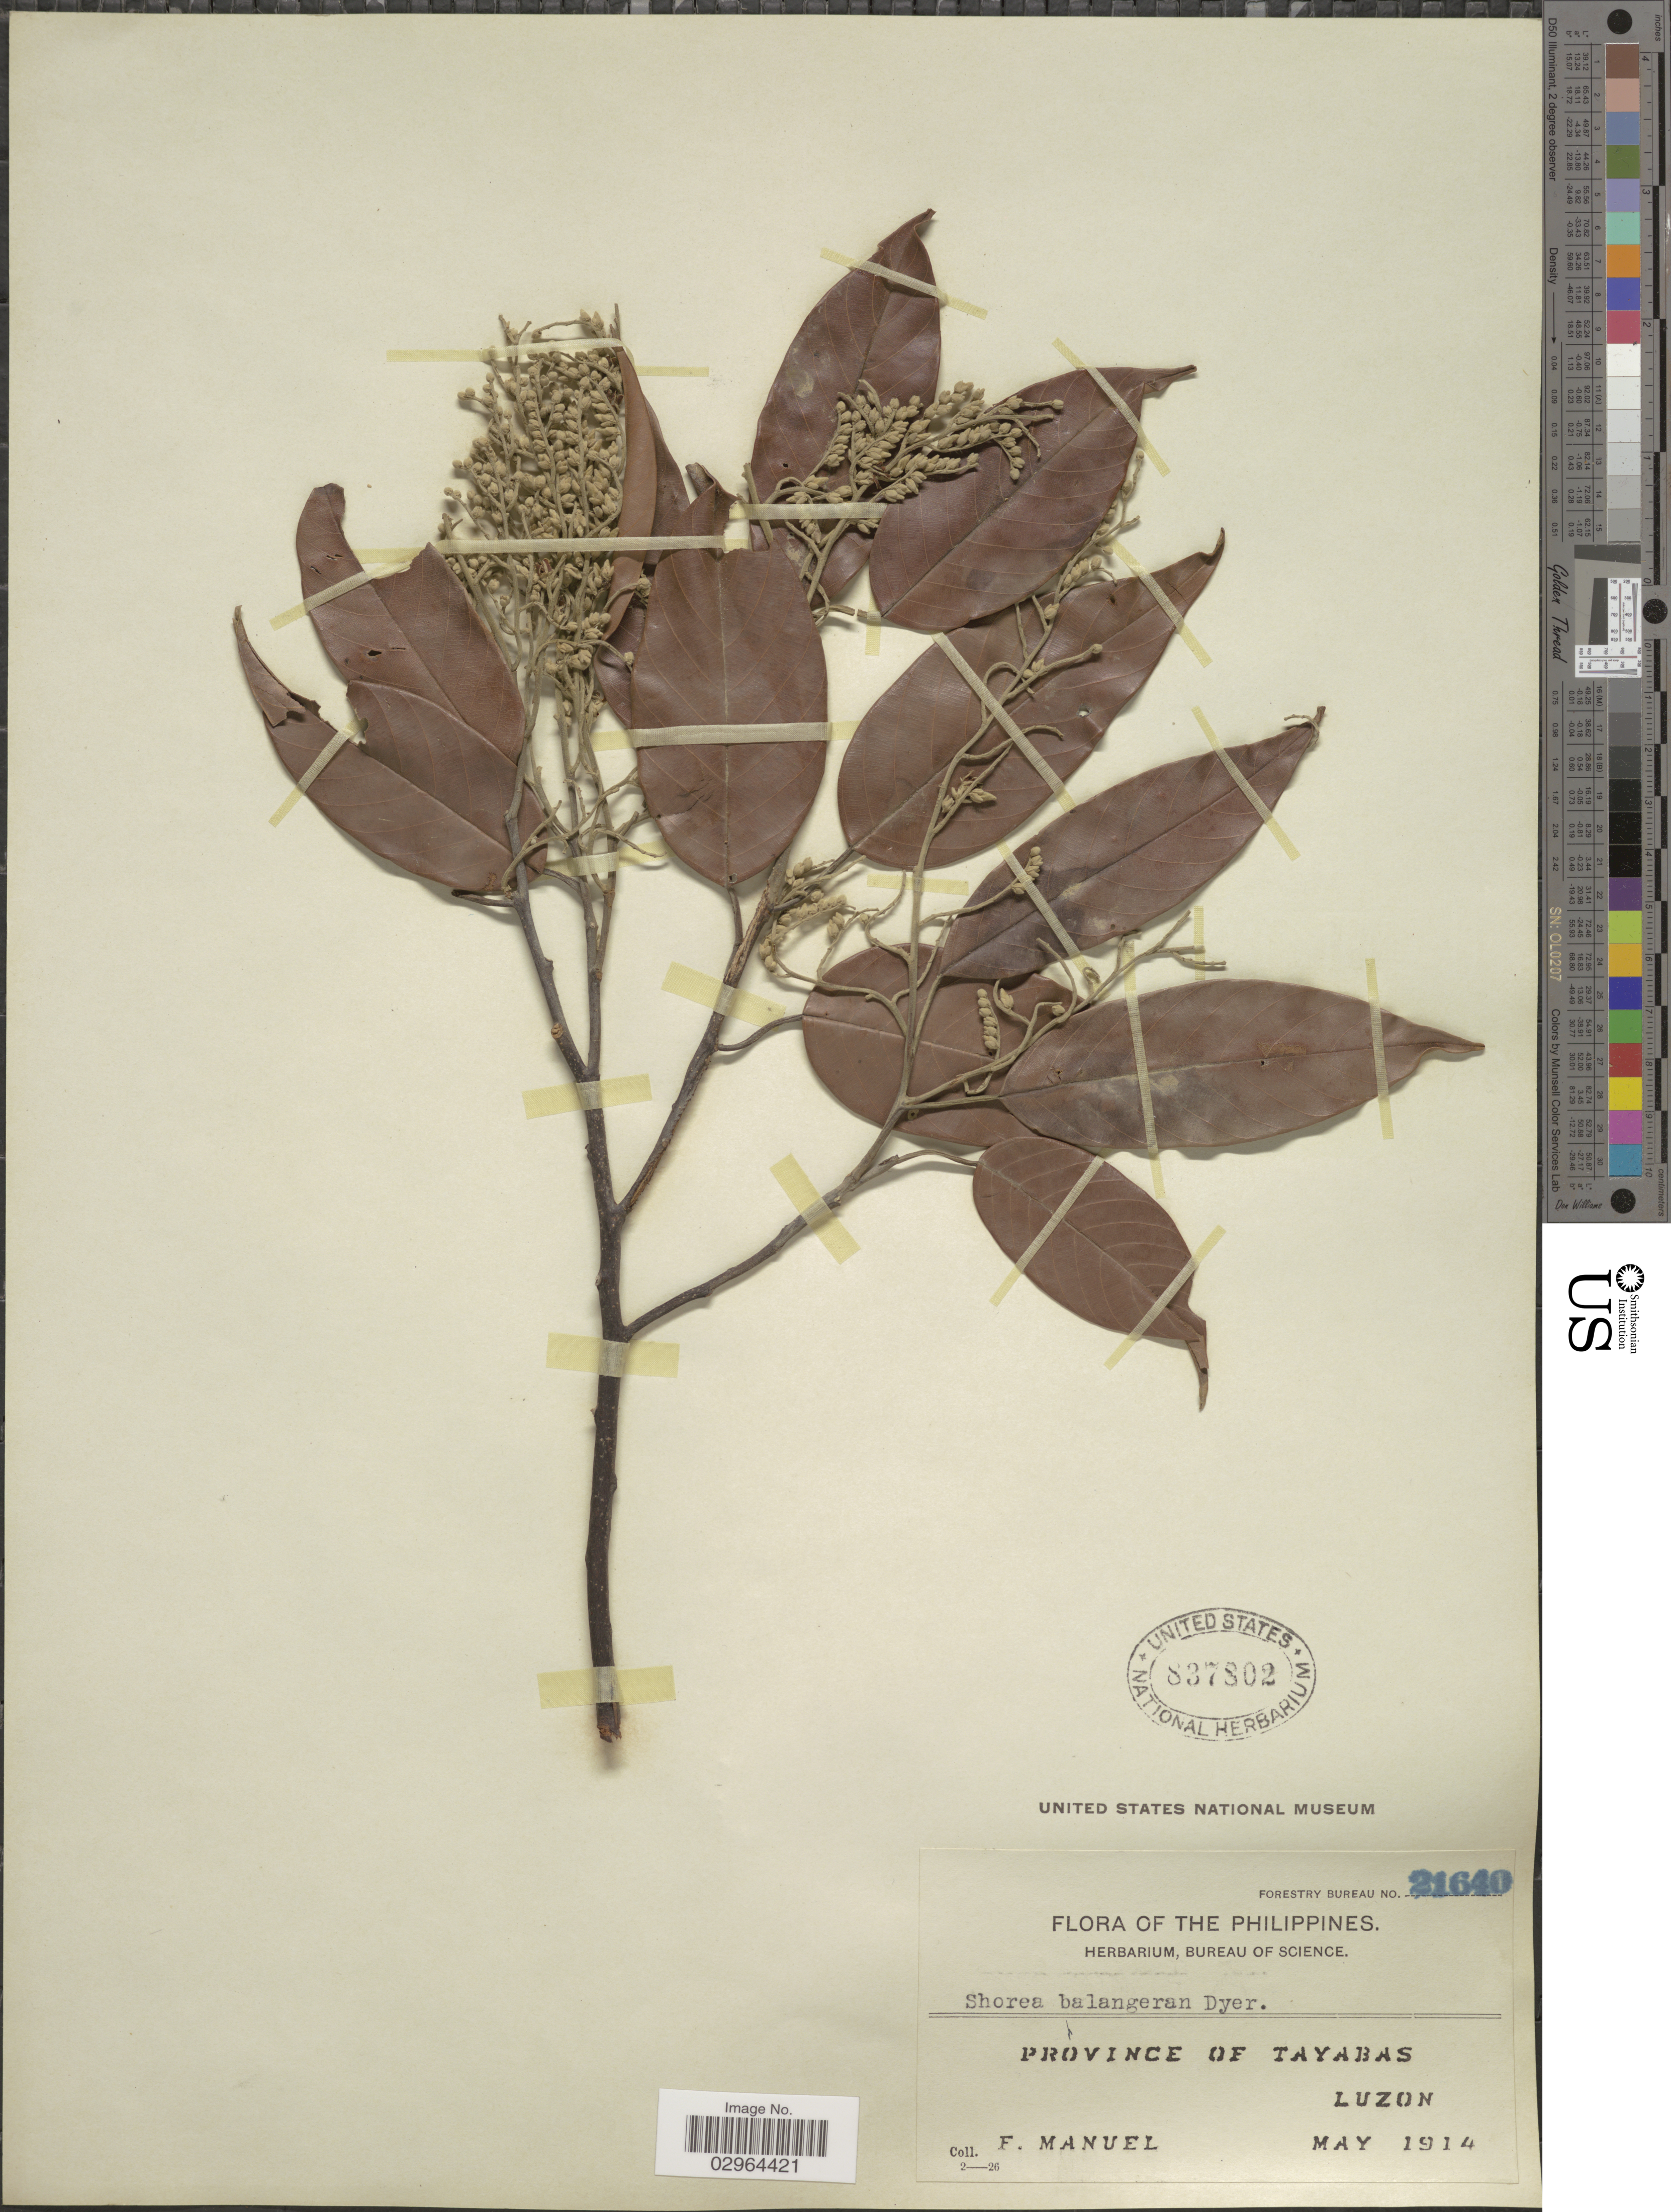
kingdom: Plantae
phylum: Tracheophyta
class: Magnoliopsida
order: Malvales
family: Dipterocarpaceae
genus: Shorea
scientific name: Shorea astylosa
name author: Foxw.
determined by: Strong, Mark T., (BOT), Smithsonian Institution - National Museum of Natural History (UNITED STATES)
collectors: F. Manuel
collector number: Forestry Bureau 21640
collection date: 1914-05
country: Philippines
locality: Province of Tayabas, Luzon.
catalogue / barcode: US 837802